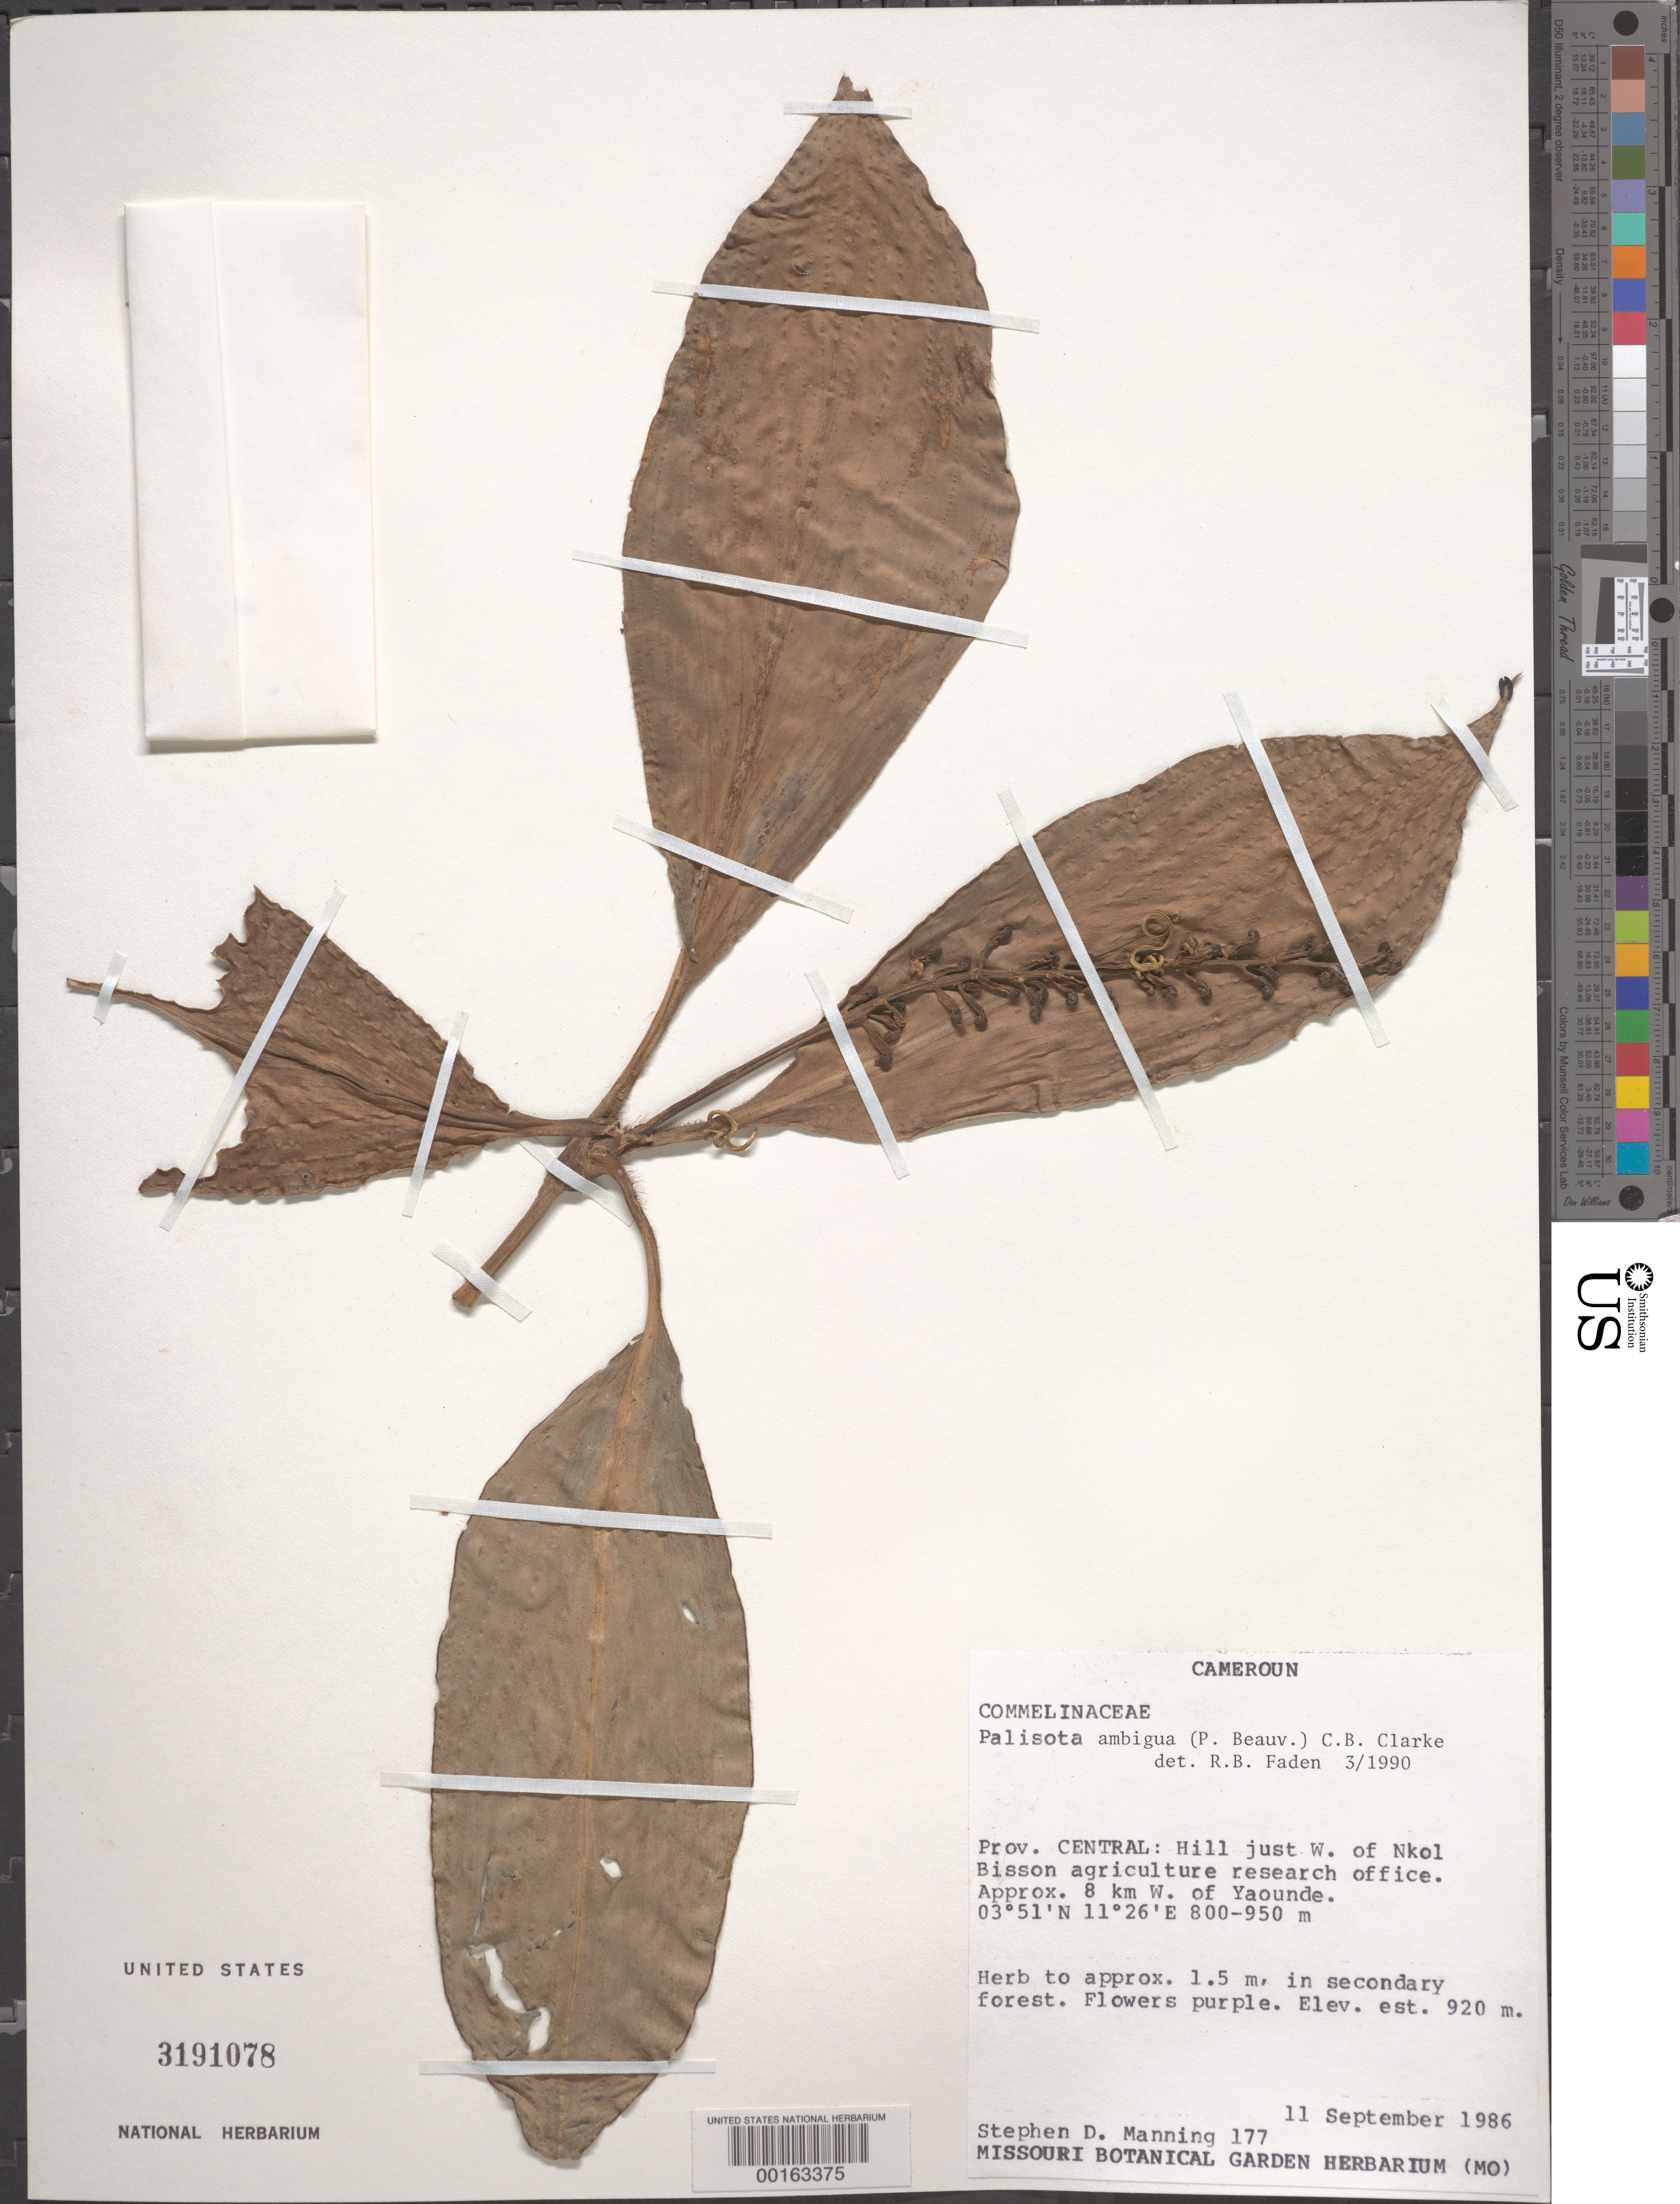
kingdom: Plantae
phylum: Tracheophyta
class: Liliopsida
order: Commelinales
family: Commelinaceae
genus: Palisota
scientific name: Palisota ambigua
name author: (P. Beauv.) C.B. Clarke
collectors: S. Manning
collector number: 177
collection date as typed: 11 Sep 1986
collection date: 1986-09-11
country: Cameroon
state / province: Centre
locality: Hill w of nkolbisson agriculture research office, w of yaounde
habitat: Secondary forest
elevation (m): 920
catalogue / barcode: US 3191078